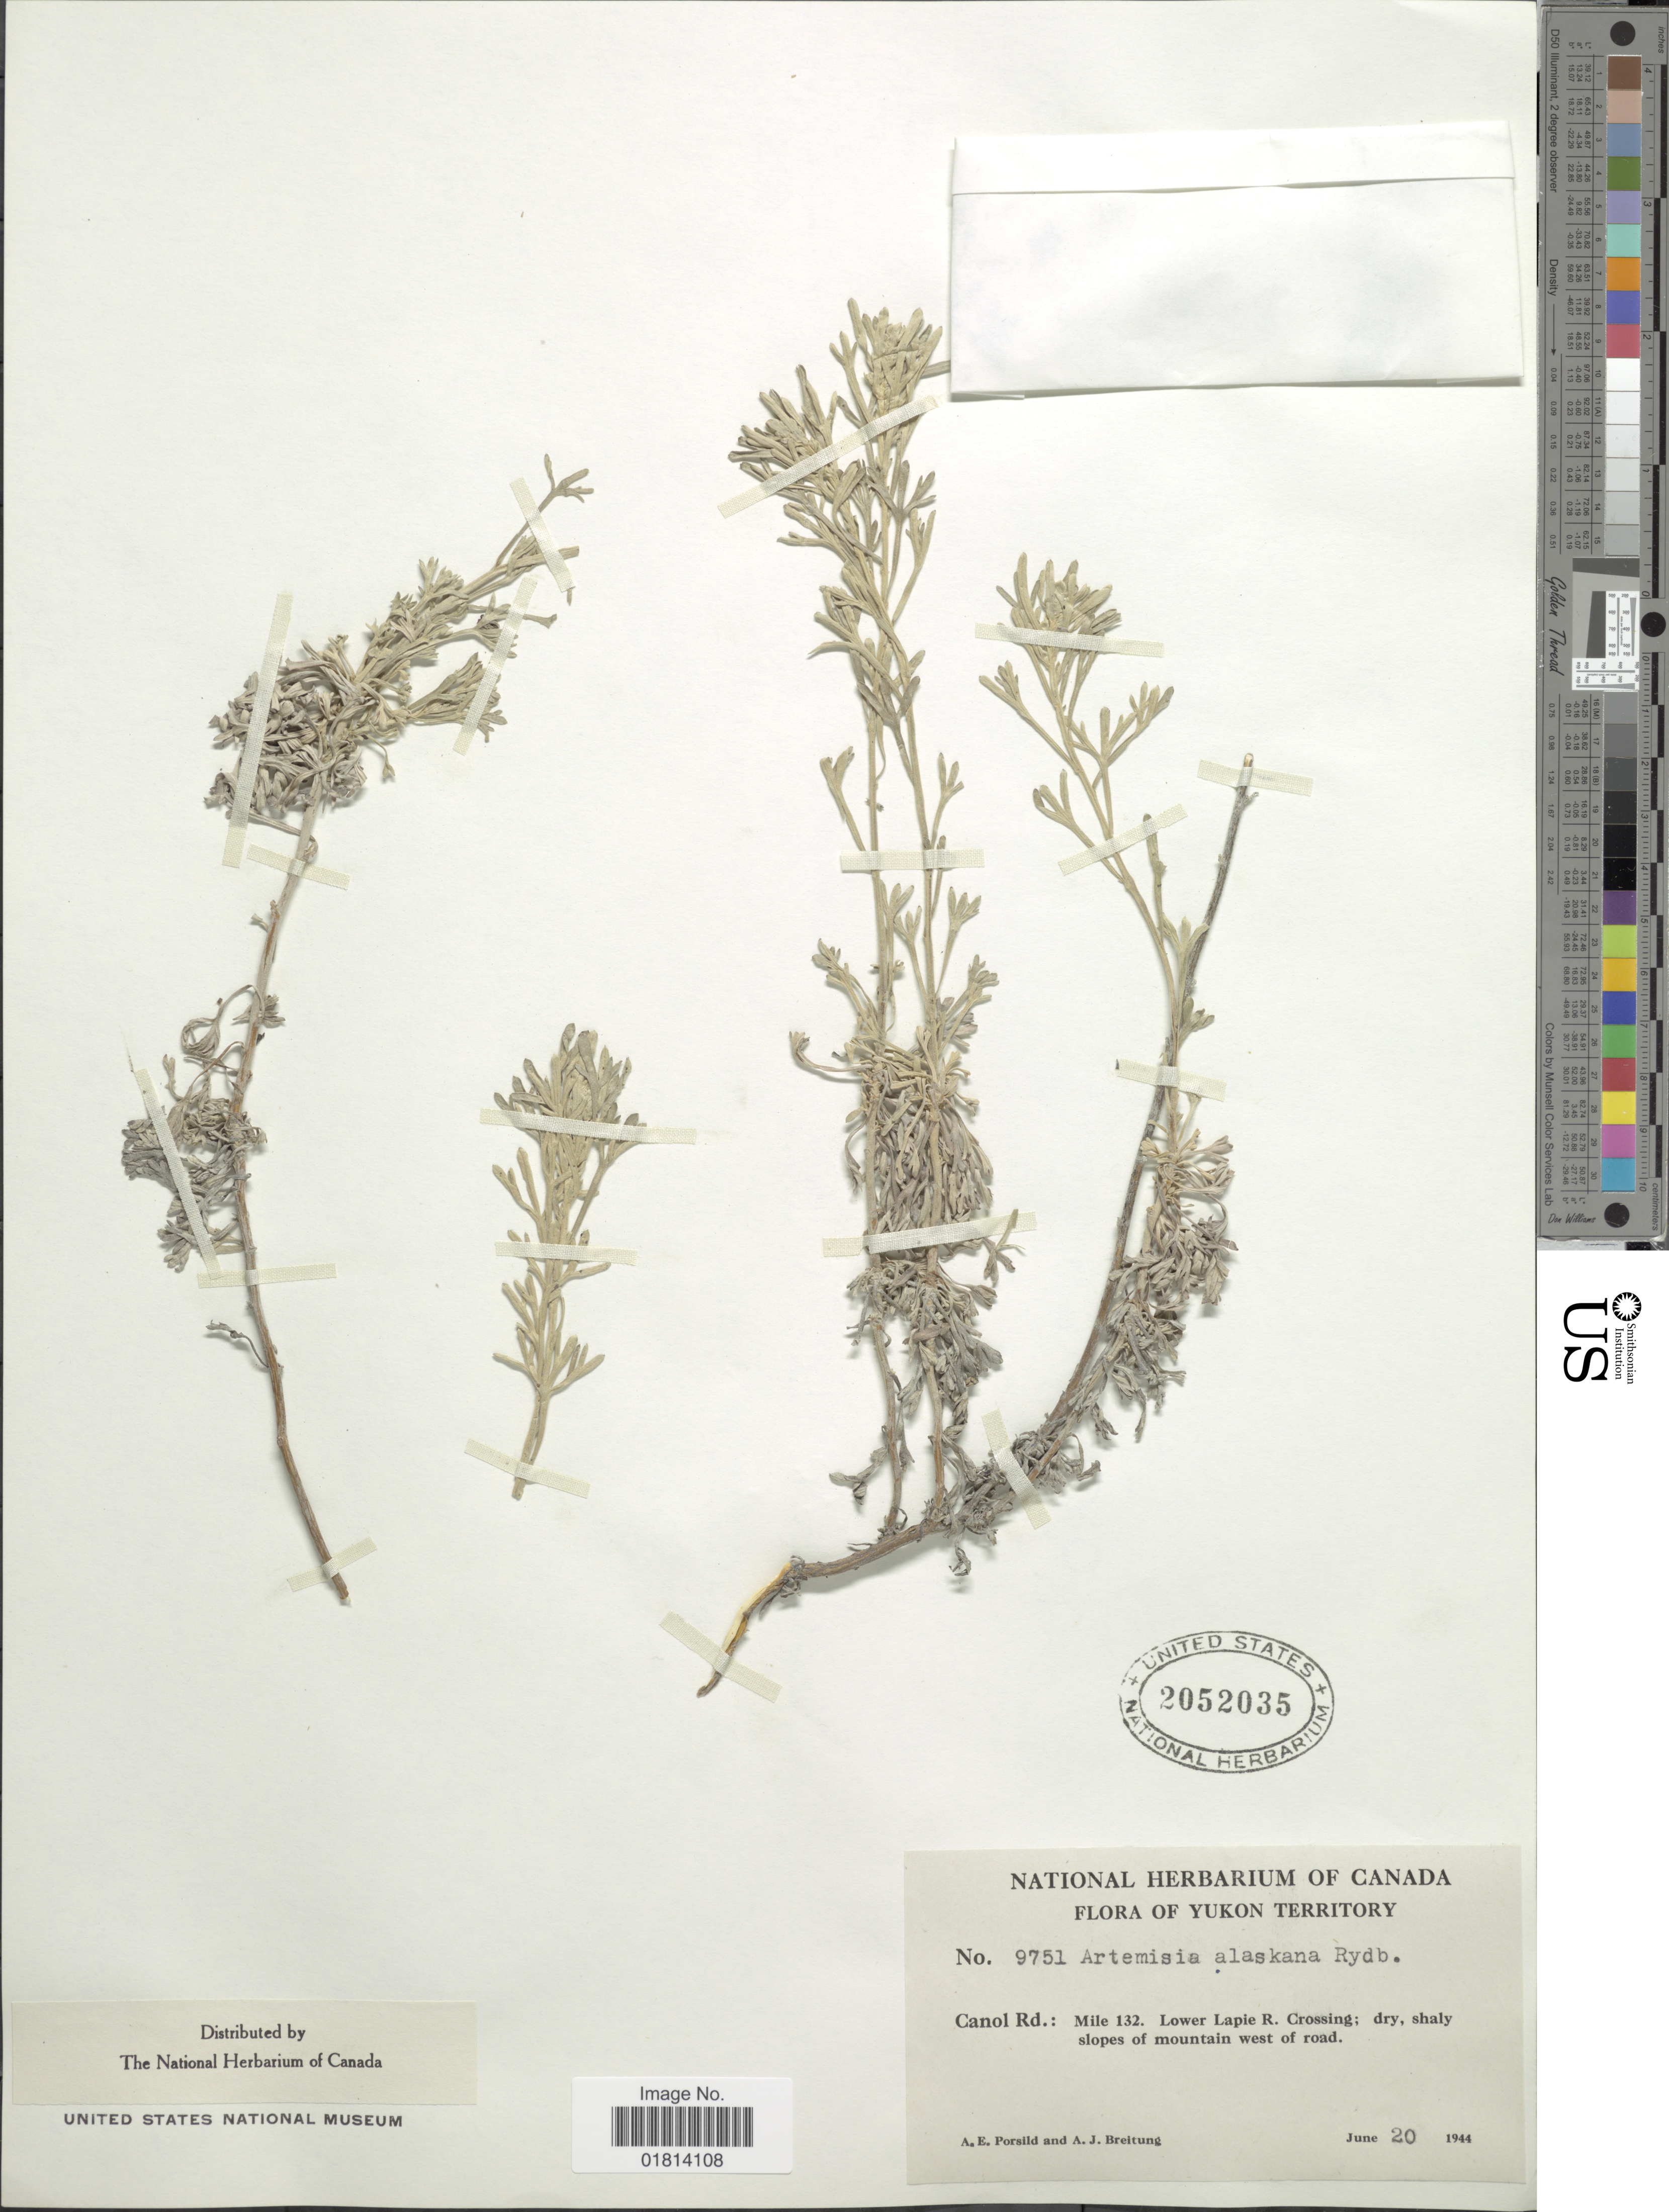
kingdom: Plantae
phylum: Tracheophyta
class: Magnoliopsida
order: Asterales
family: Asteraceae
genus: Artemisia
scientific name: Artemisia alaskana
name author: Rydb.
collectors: A. E. Porsild & A. Breitung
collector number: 9751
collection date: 1944-06-20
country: Canada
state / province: Yukon Territory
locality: Canol Rd.: Mile 132. Lower Lapie R. Crossing: dry, shaly slopes of mountain west of road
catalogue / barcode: US 2052035